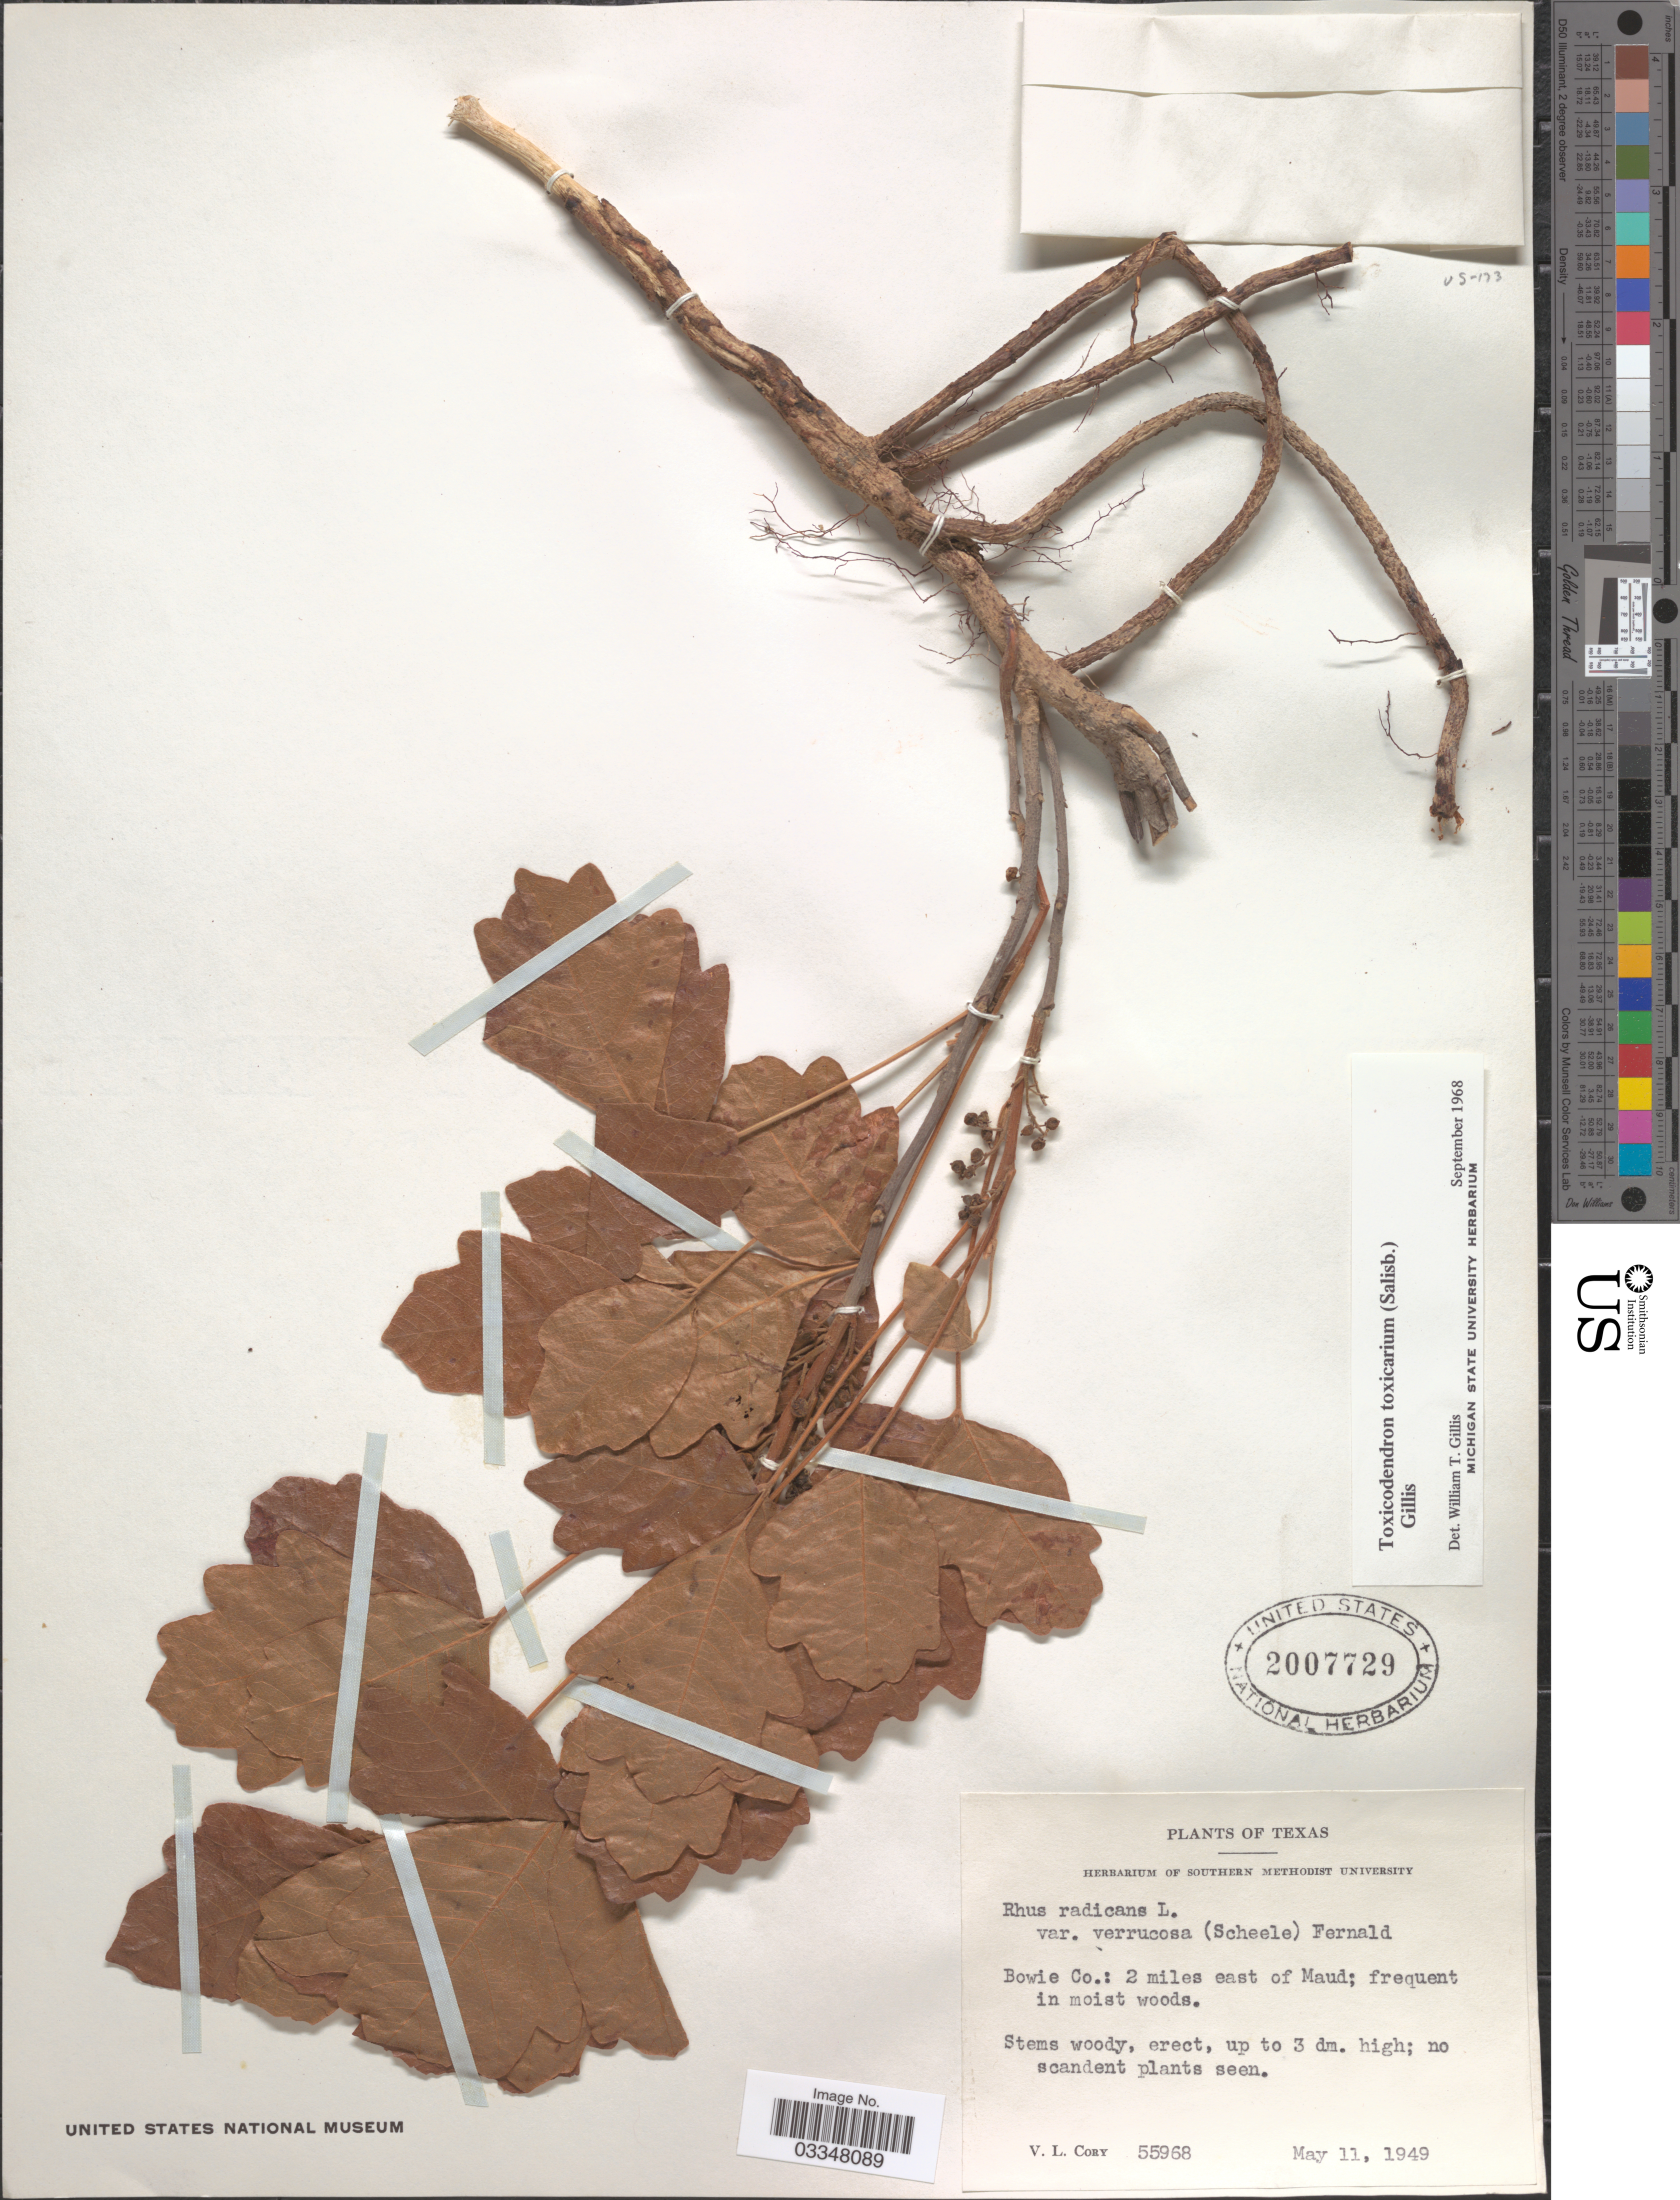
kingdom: Plantae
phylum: Tracheophyta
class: Magnoliopsida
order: Sapindales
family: Anacardiaceae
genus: Toxicodendron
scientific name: Toxicodendron toxicarium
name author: Gillis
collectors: V. Cory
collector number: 55968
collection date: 1949-05-11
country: United States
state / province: Texas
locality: Bowie Co.: 2 miles east of Maud.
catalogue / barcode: US 2007729